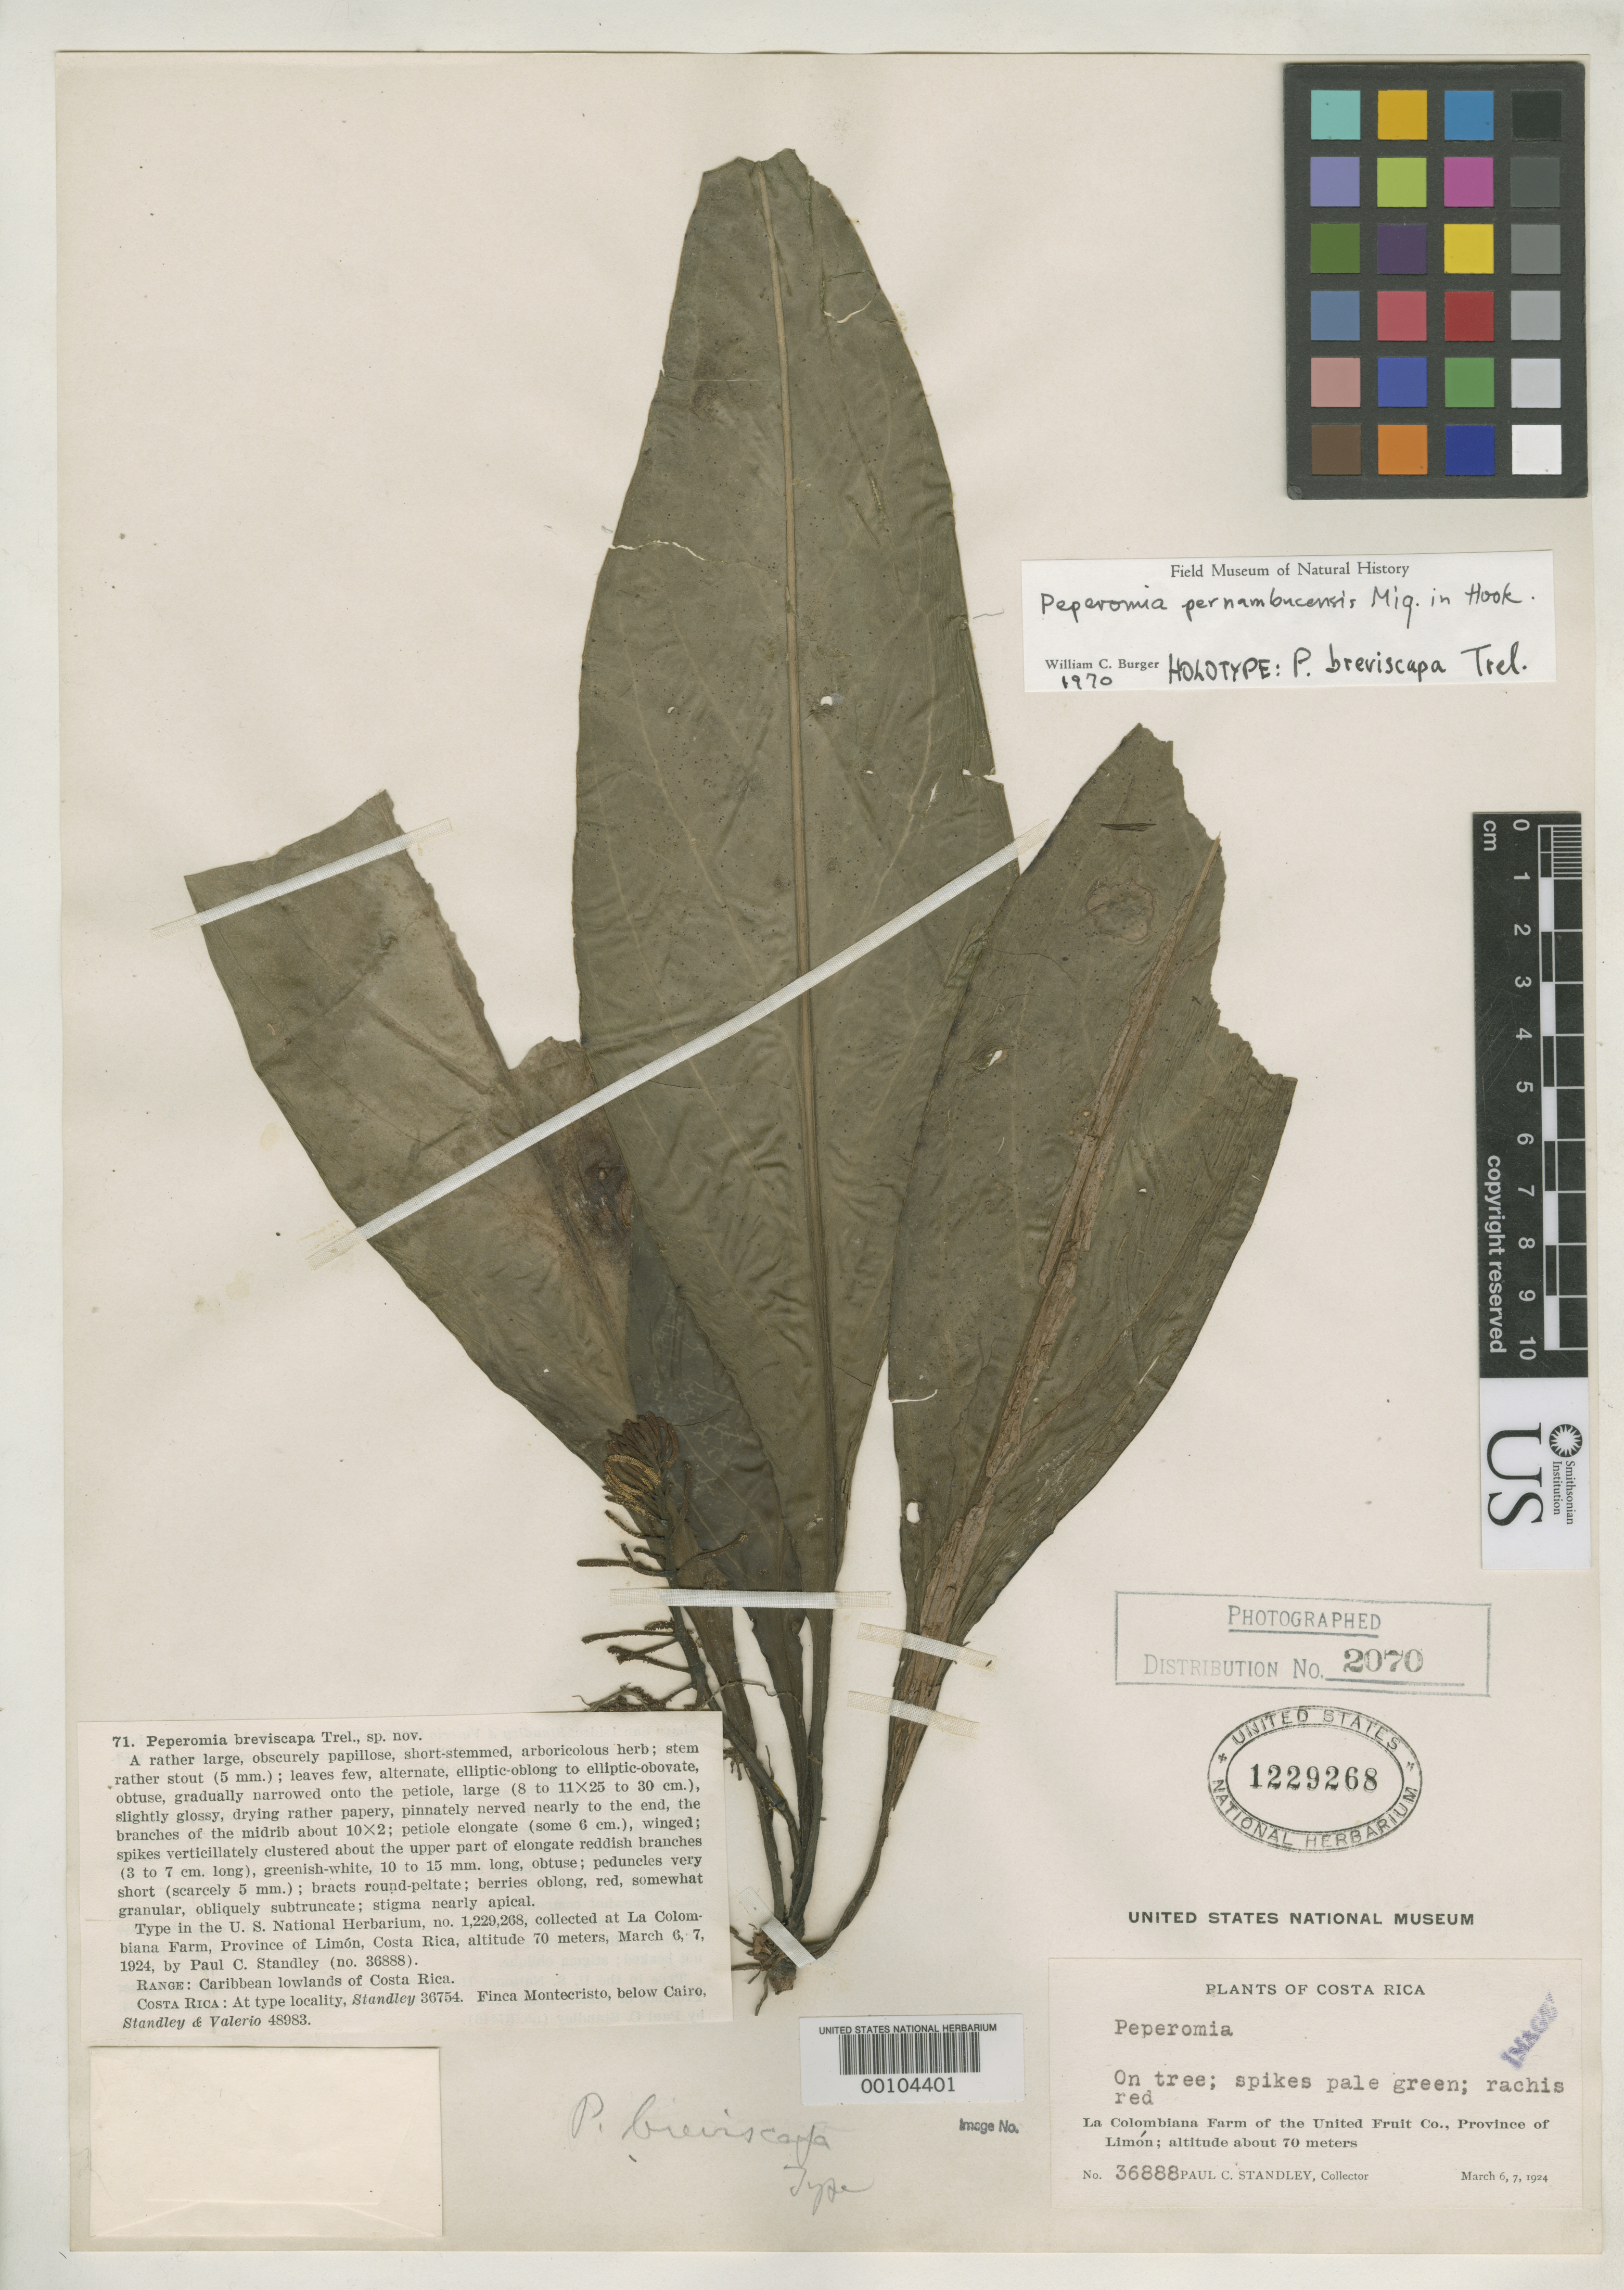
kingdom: Plantae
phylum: Tracheophyta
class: Magnoliopsida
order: Piperales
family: Piperaceae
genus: Peperomia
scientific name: Peperomia breviscapa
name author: Trel.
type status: Holotype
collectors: P. C. Standley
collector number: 36888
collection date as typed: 06 Mar 1924 to 07 Mar 1924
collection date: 1924-03-06/1924-03-07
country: Costa Rica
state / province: Limón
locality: La Colombiana farm, United Fruit Co.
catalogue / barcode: US 1229268